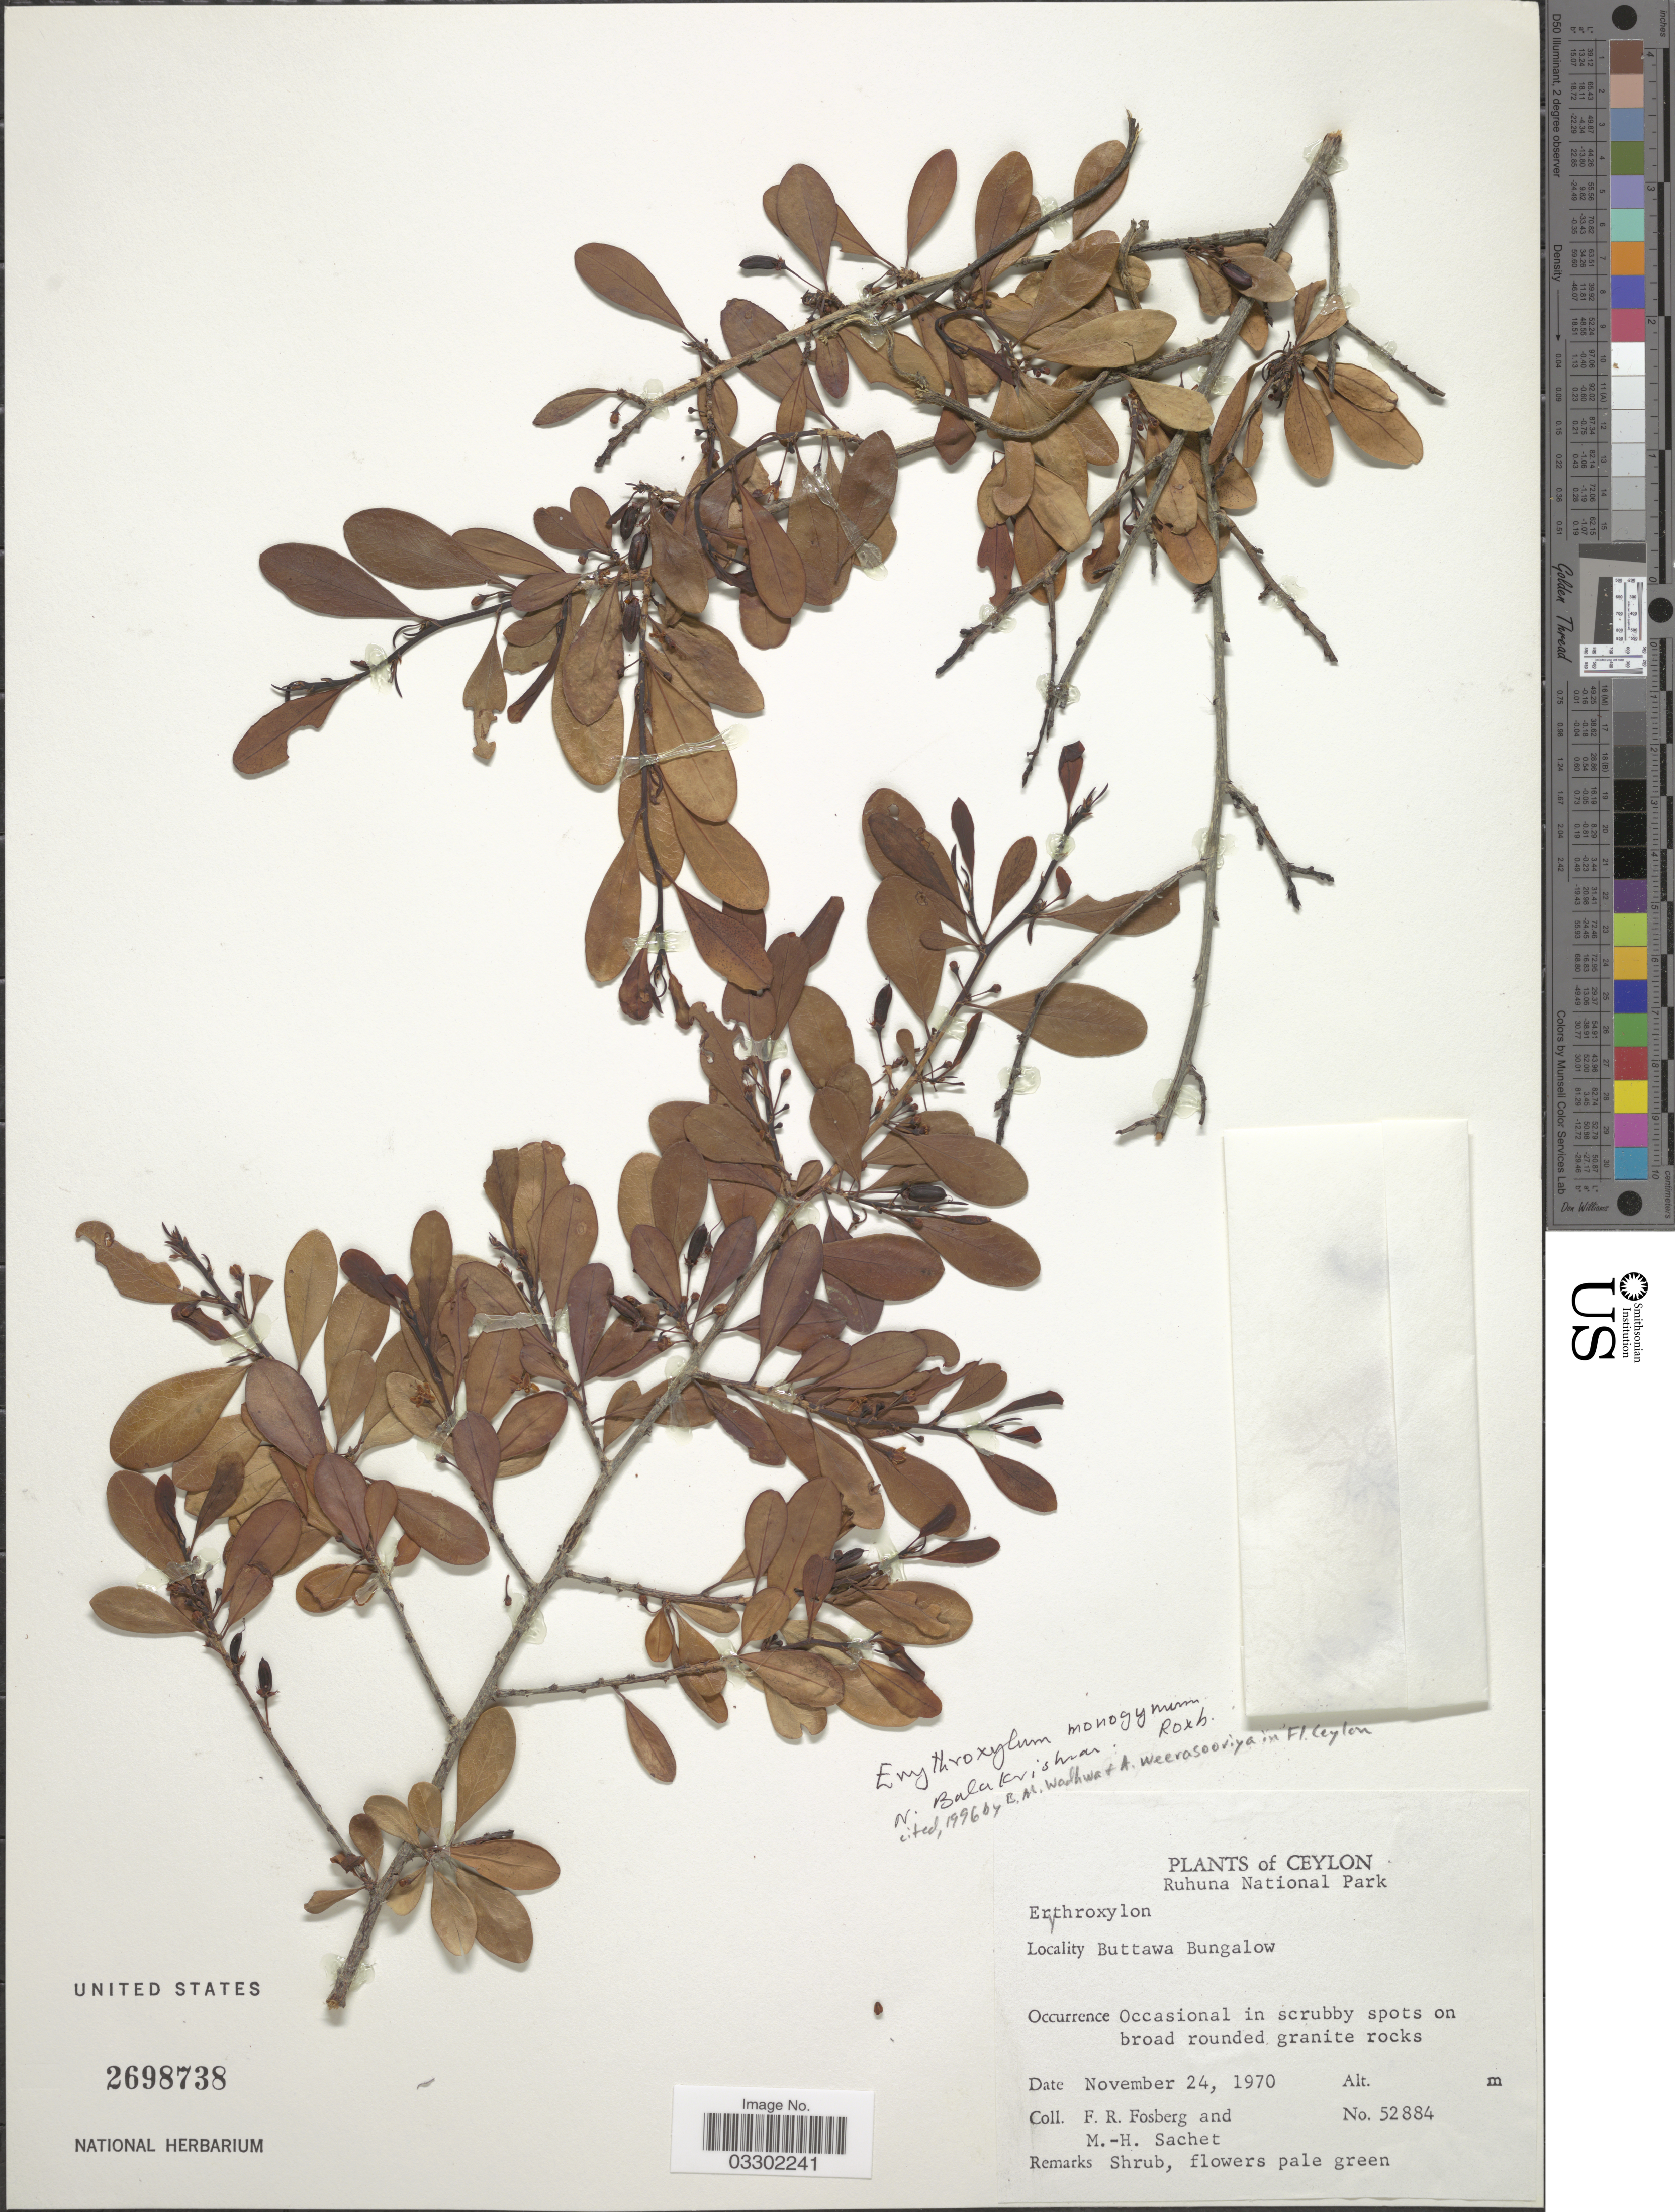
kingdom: Plantae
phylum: Tracheophyta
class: Magnoliopsida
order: Malpighiales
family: Erythroxylaceae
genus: Erythroxylum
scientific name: Erythroxylum monogynum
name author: Roxb.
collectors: F. R. Fosberg & M.-H. Sachet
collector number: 52884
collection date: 1970-11-24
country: Sri Lanka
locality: Ceylon, Ruhuna National Park, Buttawa Bungalow.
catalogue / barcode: US 2698738